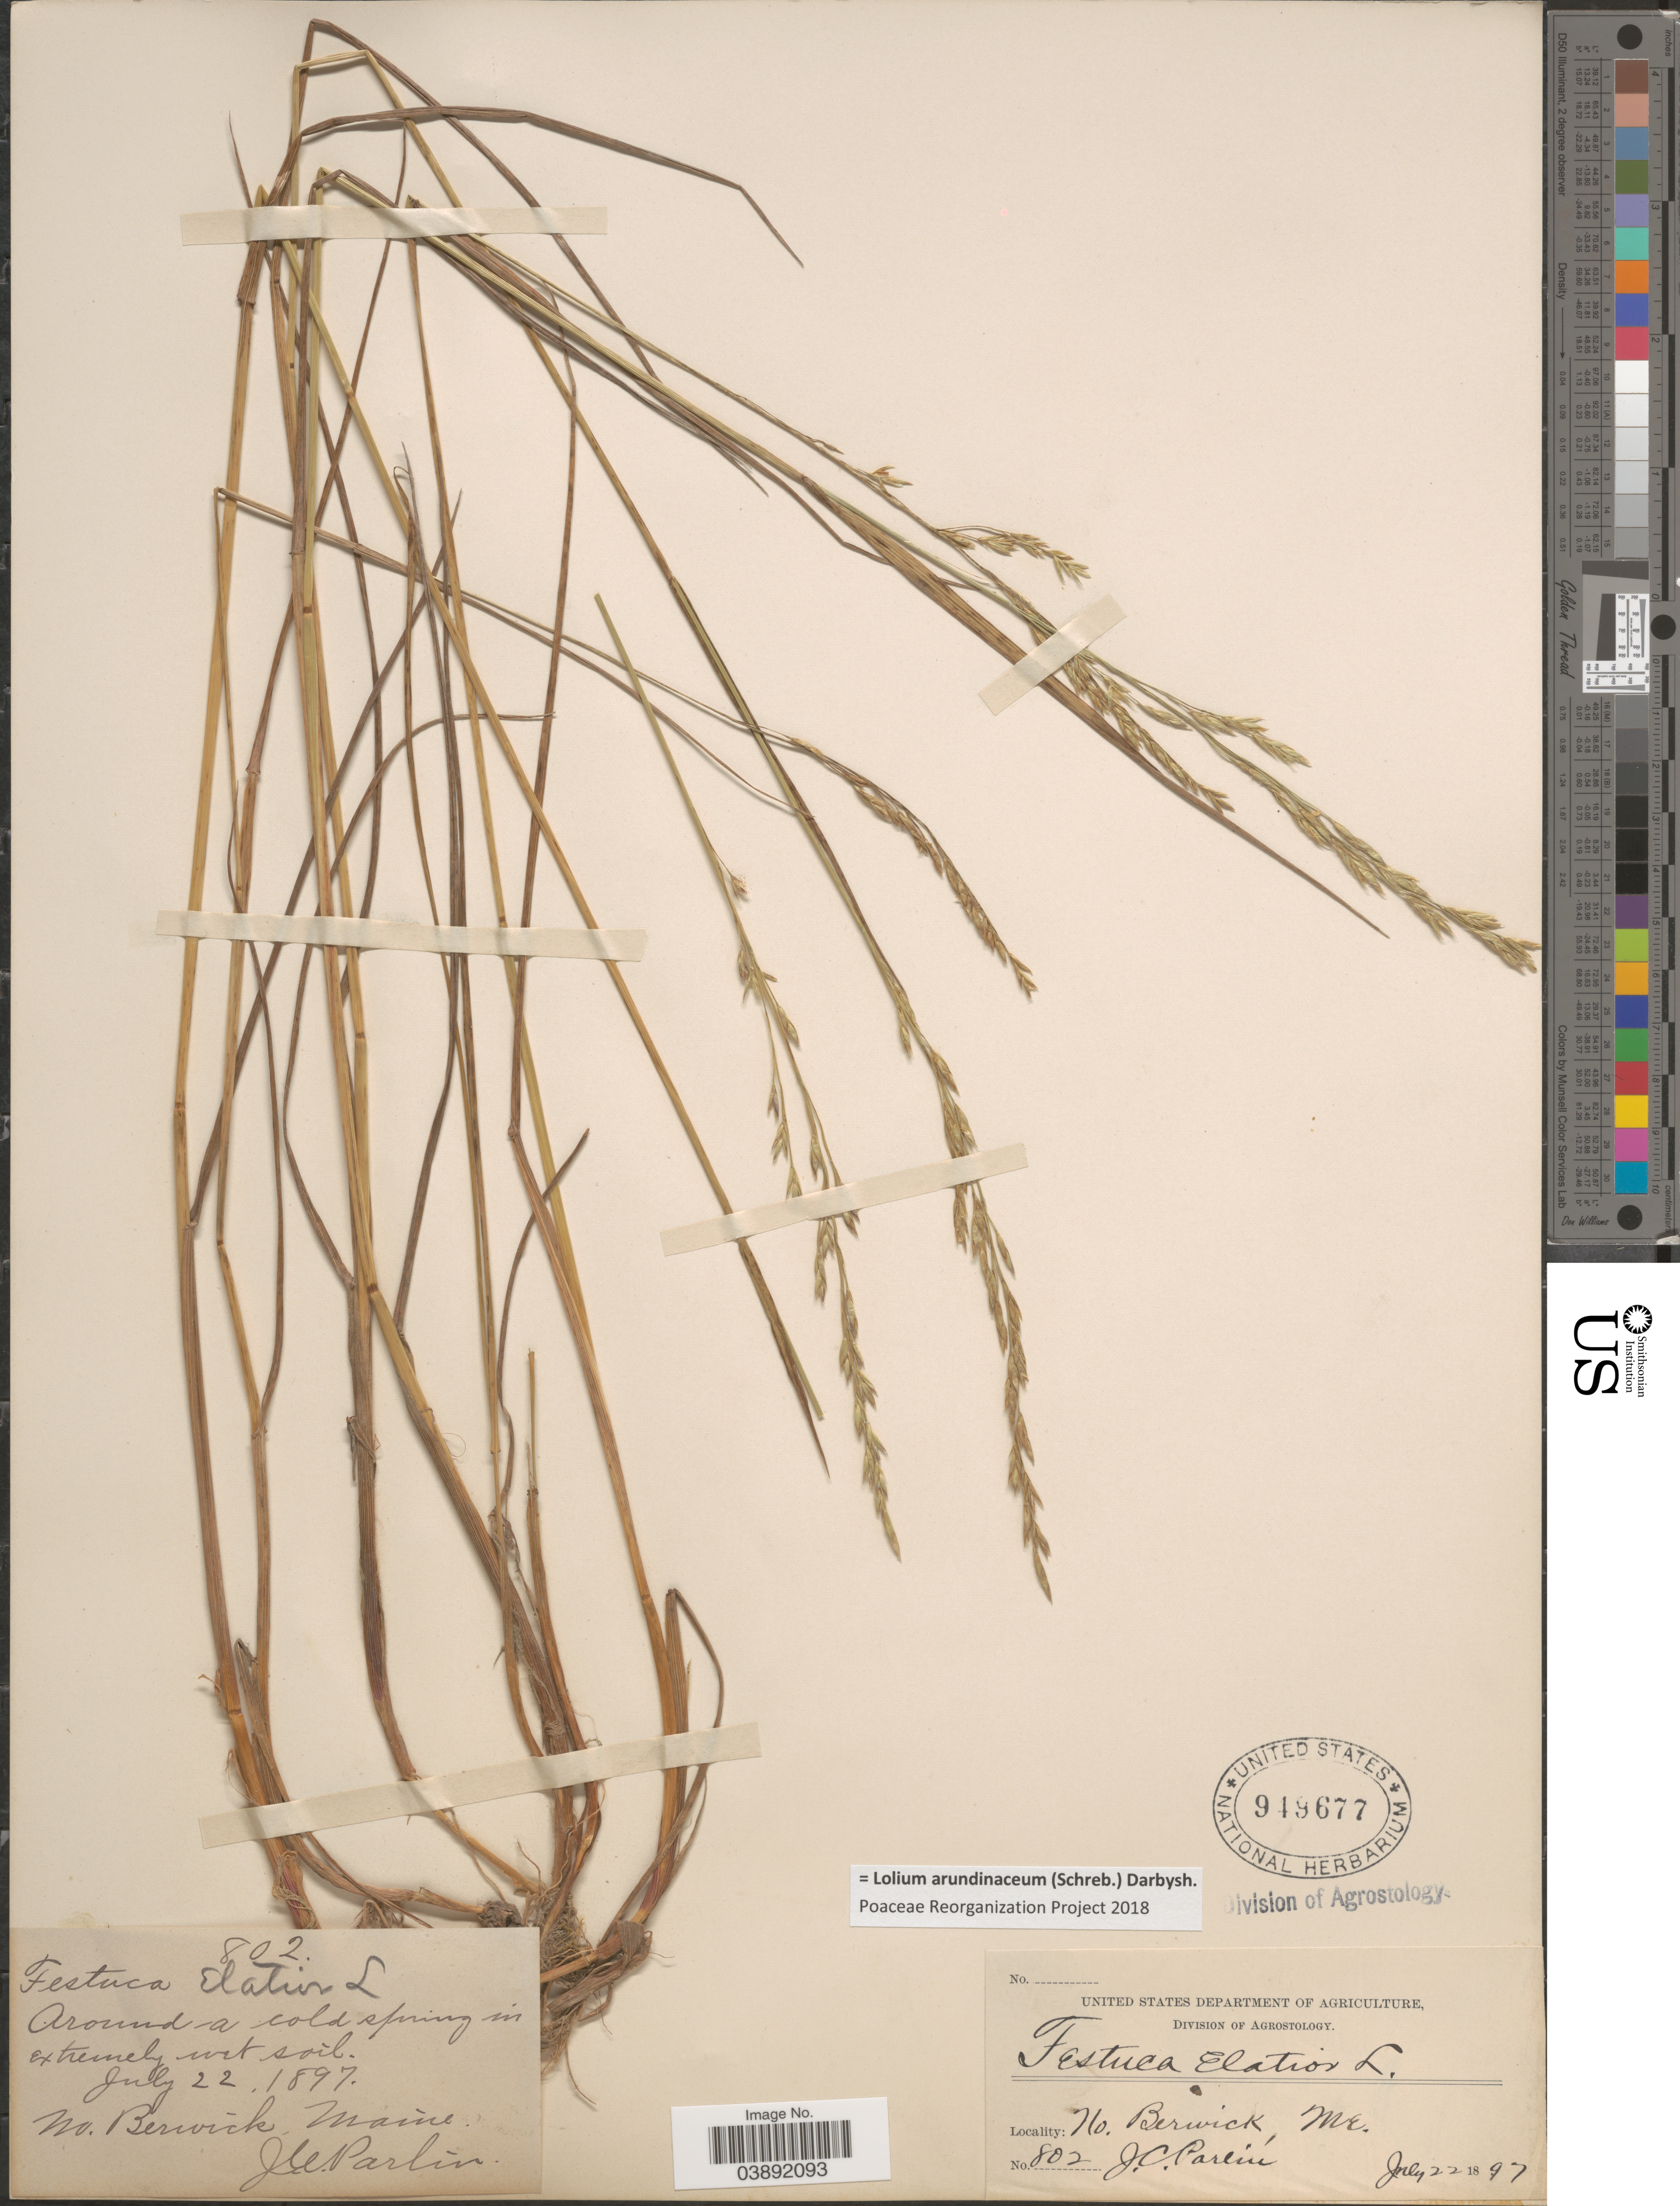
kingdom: Plantae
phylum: Tracheophyta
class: Liliopsida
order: Poales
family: Poaceae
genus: Lolium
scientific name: Lolium arundinaceum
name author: (Schreb.) Darbysh.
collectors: J. Parlin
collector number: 802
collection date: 1897-07-22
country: United States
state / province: Maine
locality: No. Berwick.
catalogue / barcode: US 949677